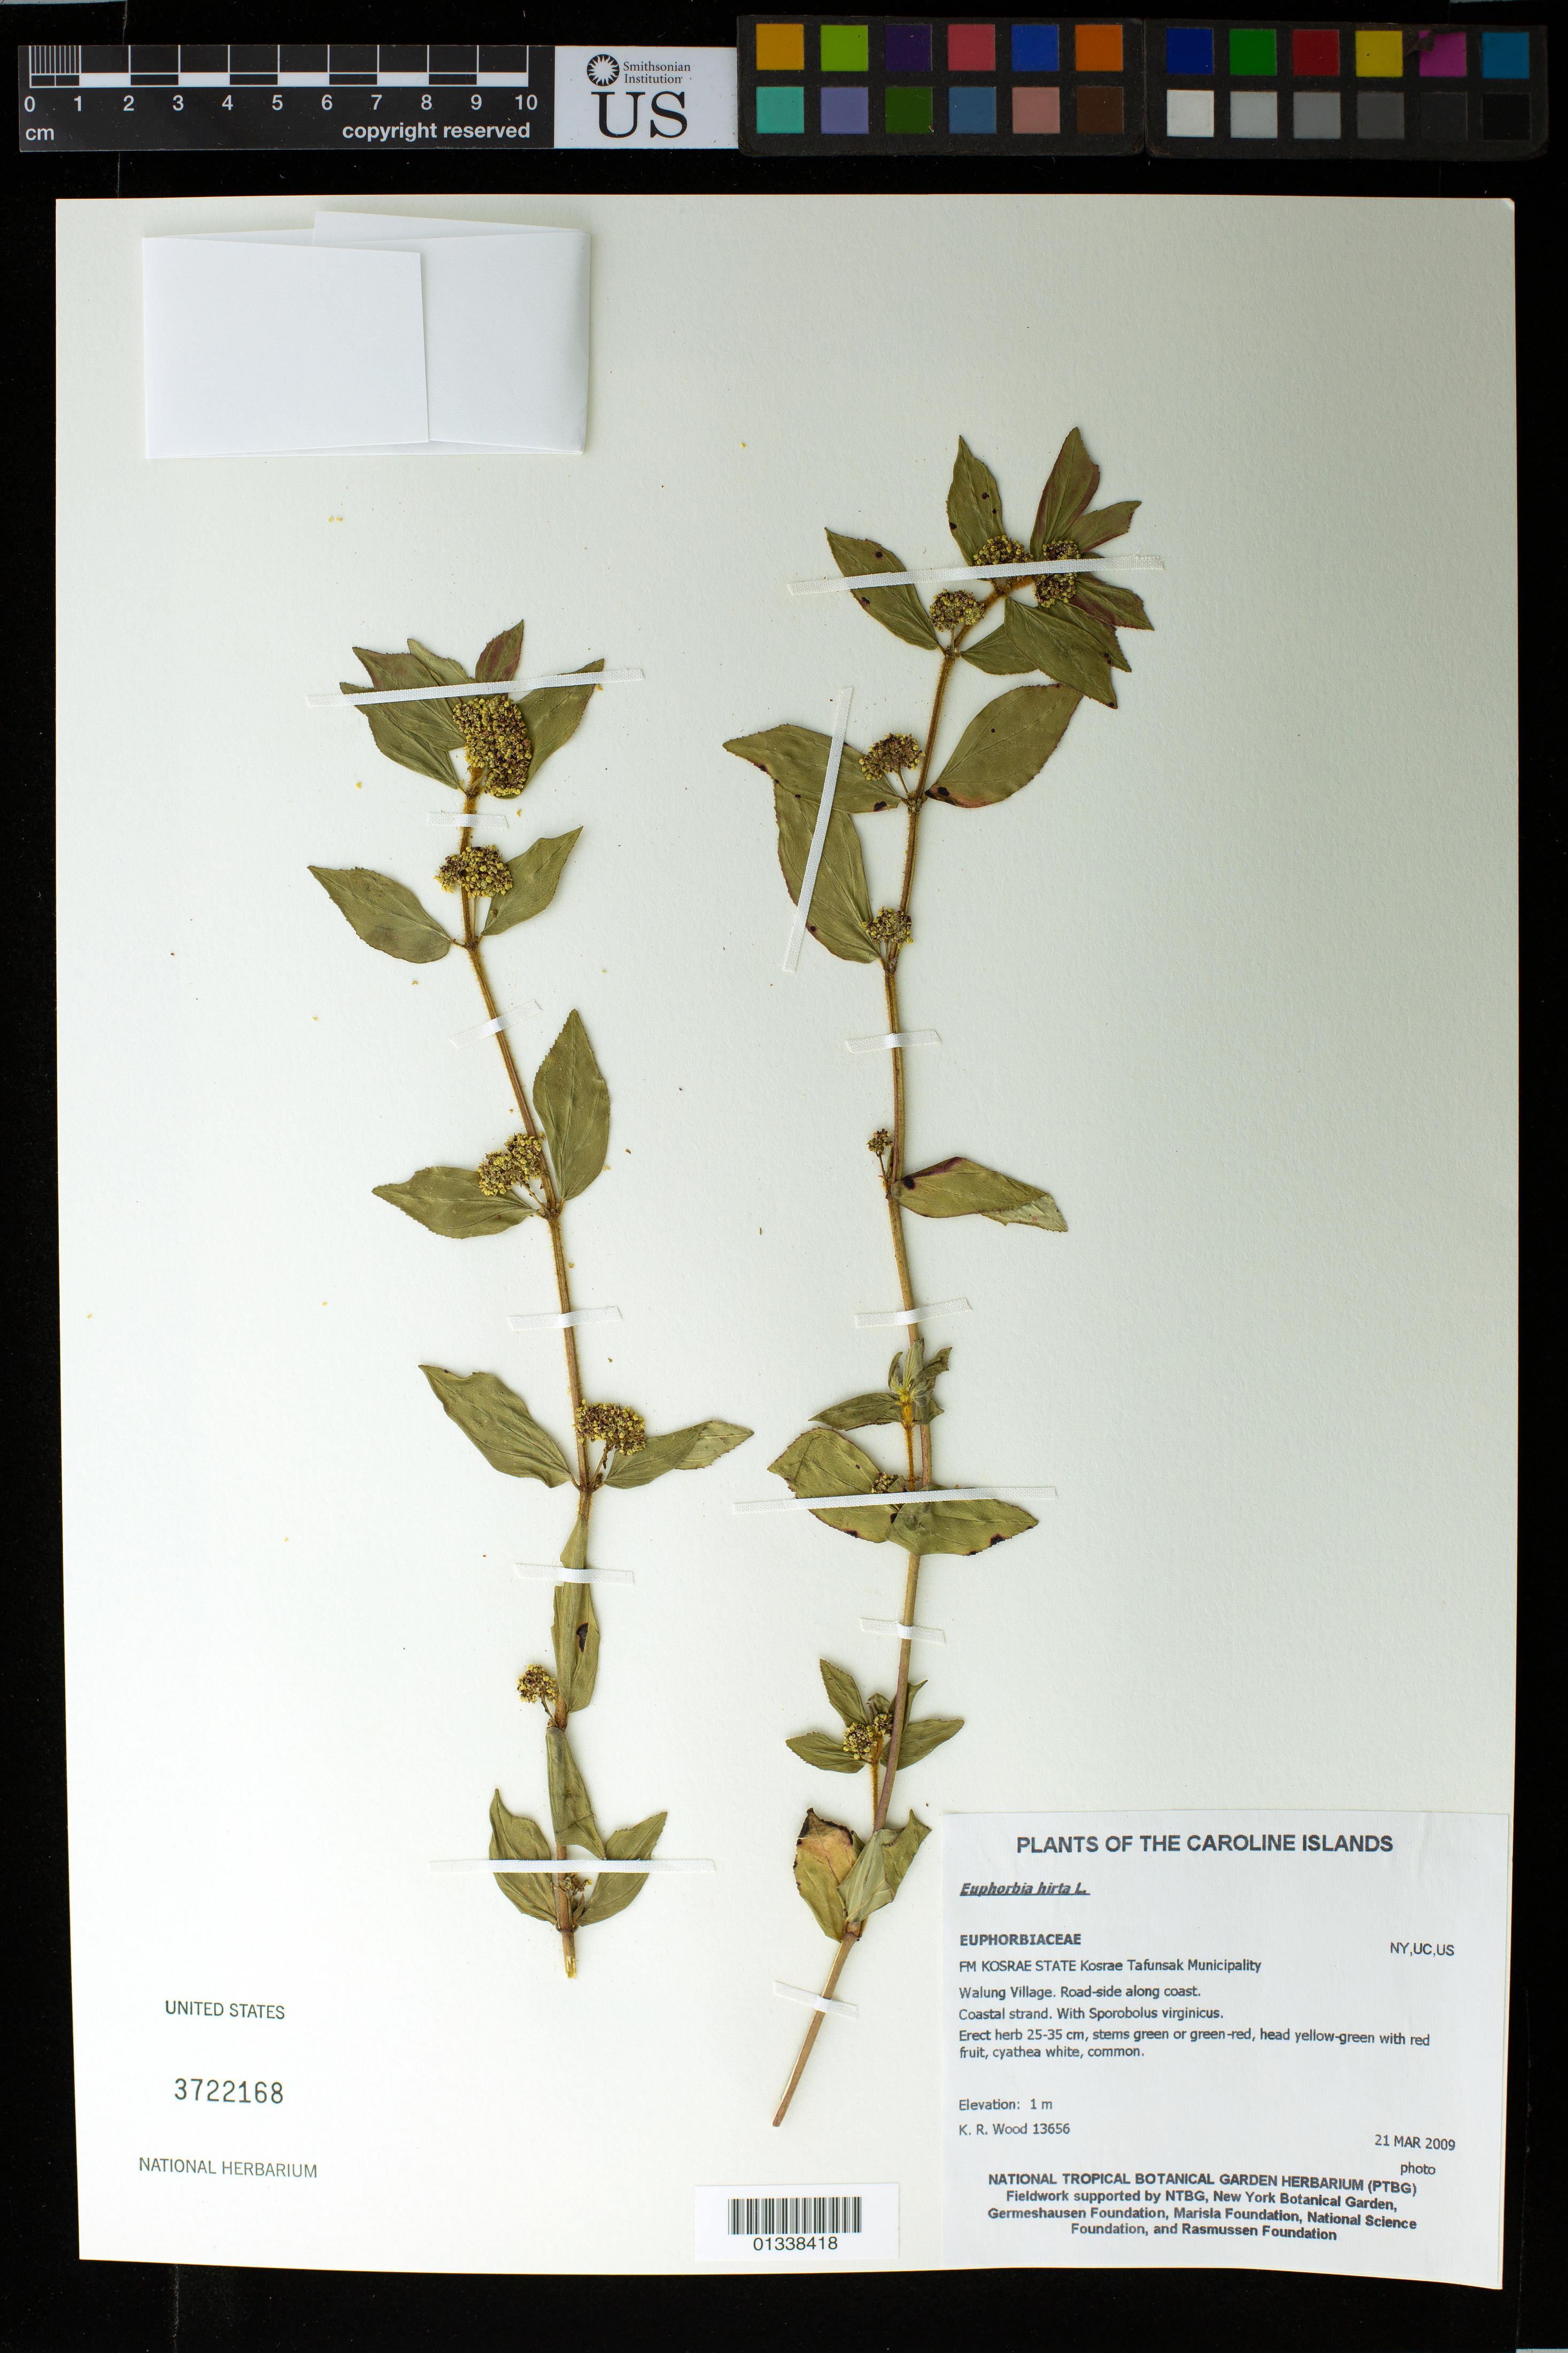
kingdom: Plantae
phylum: Tracheophyta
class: Magnoliopsida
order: Malpighiales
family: Euphorbiaceae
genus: Euphorbia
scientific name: Euphorbia hirta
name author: L.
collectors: K. R. Wood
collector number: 13656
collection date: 2009-03-21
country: Micronesia, Federated States of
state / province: Kosrae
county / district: Tafunsak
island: Kosrae [Kusaie]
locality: Kosrae State Kosrae Tafunsak Municipality. Walung Village, Road-side along coast.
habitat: Road-side along coast.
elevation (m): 1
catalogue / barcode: US 3722168